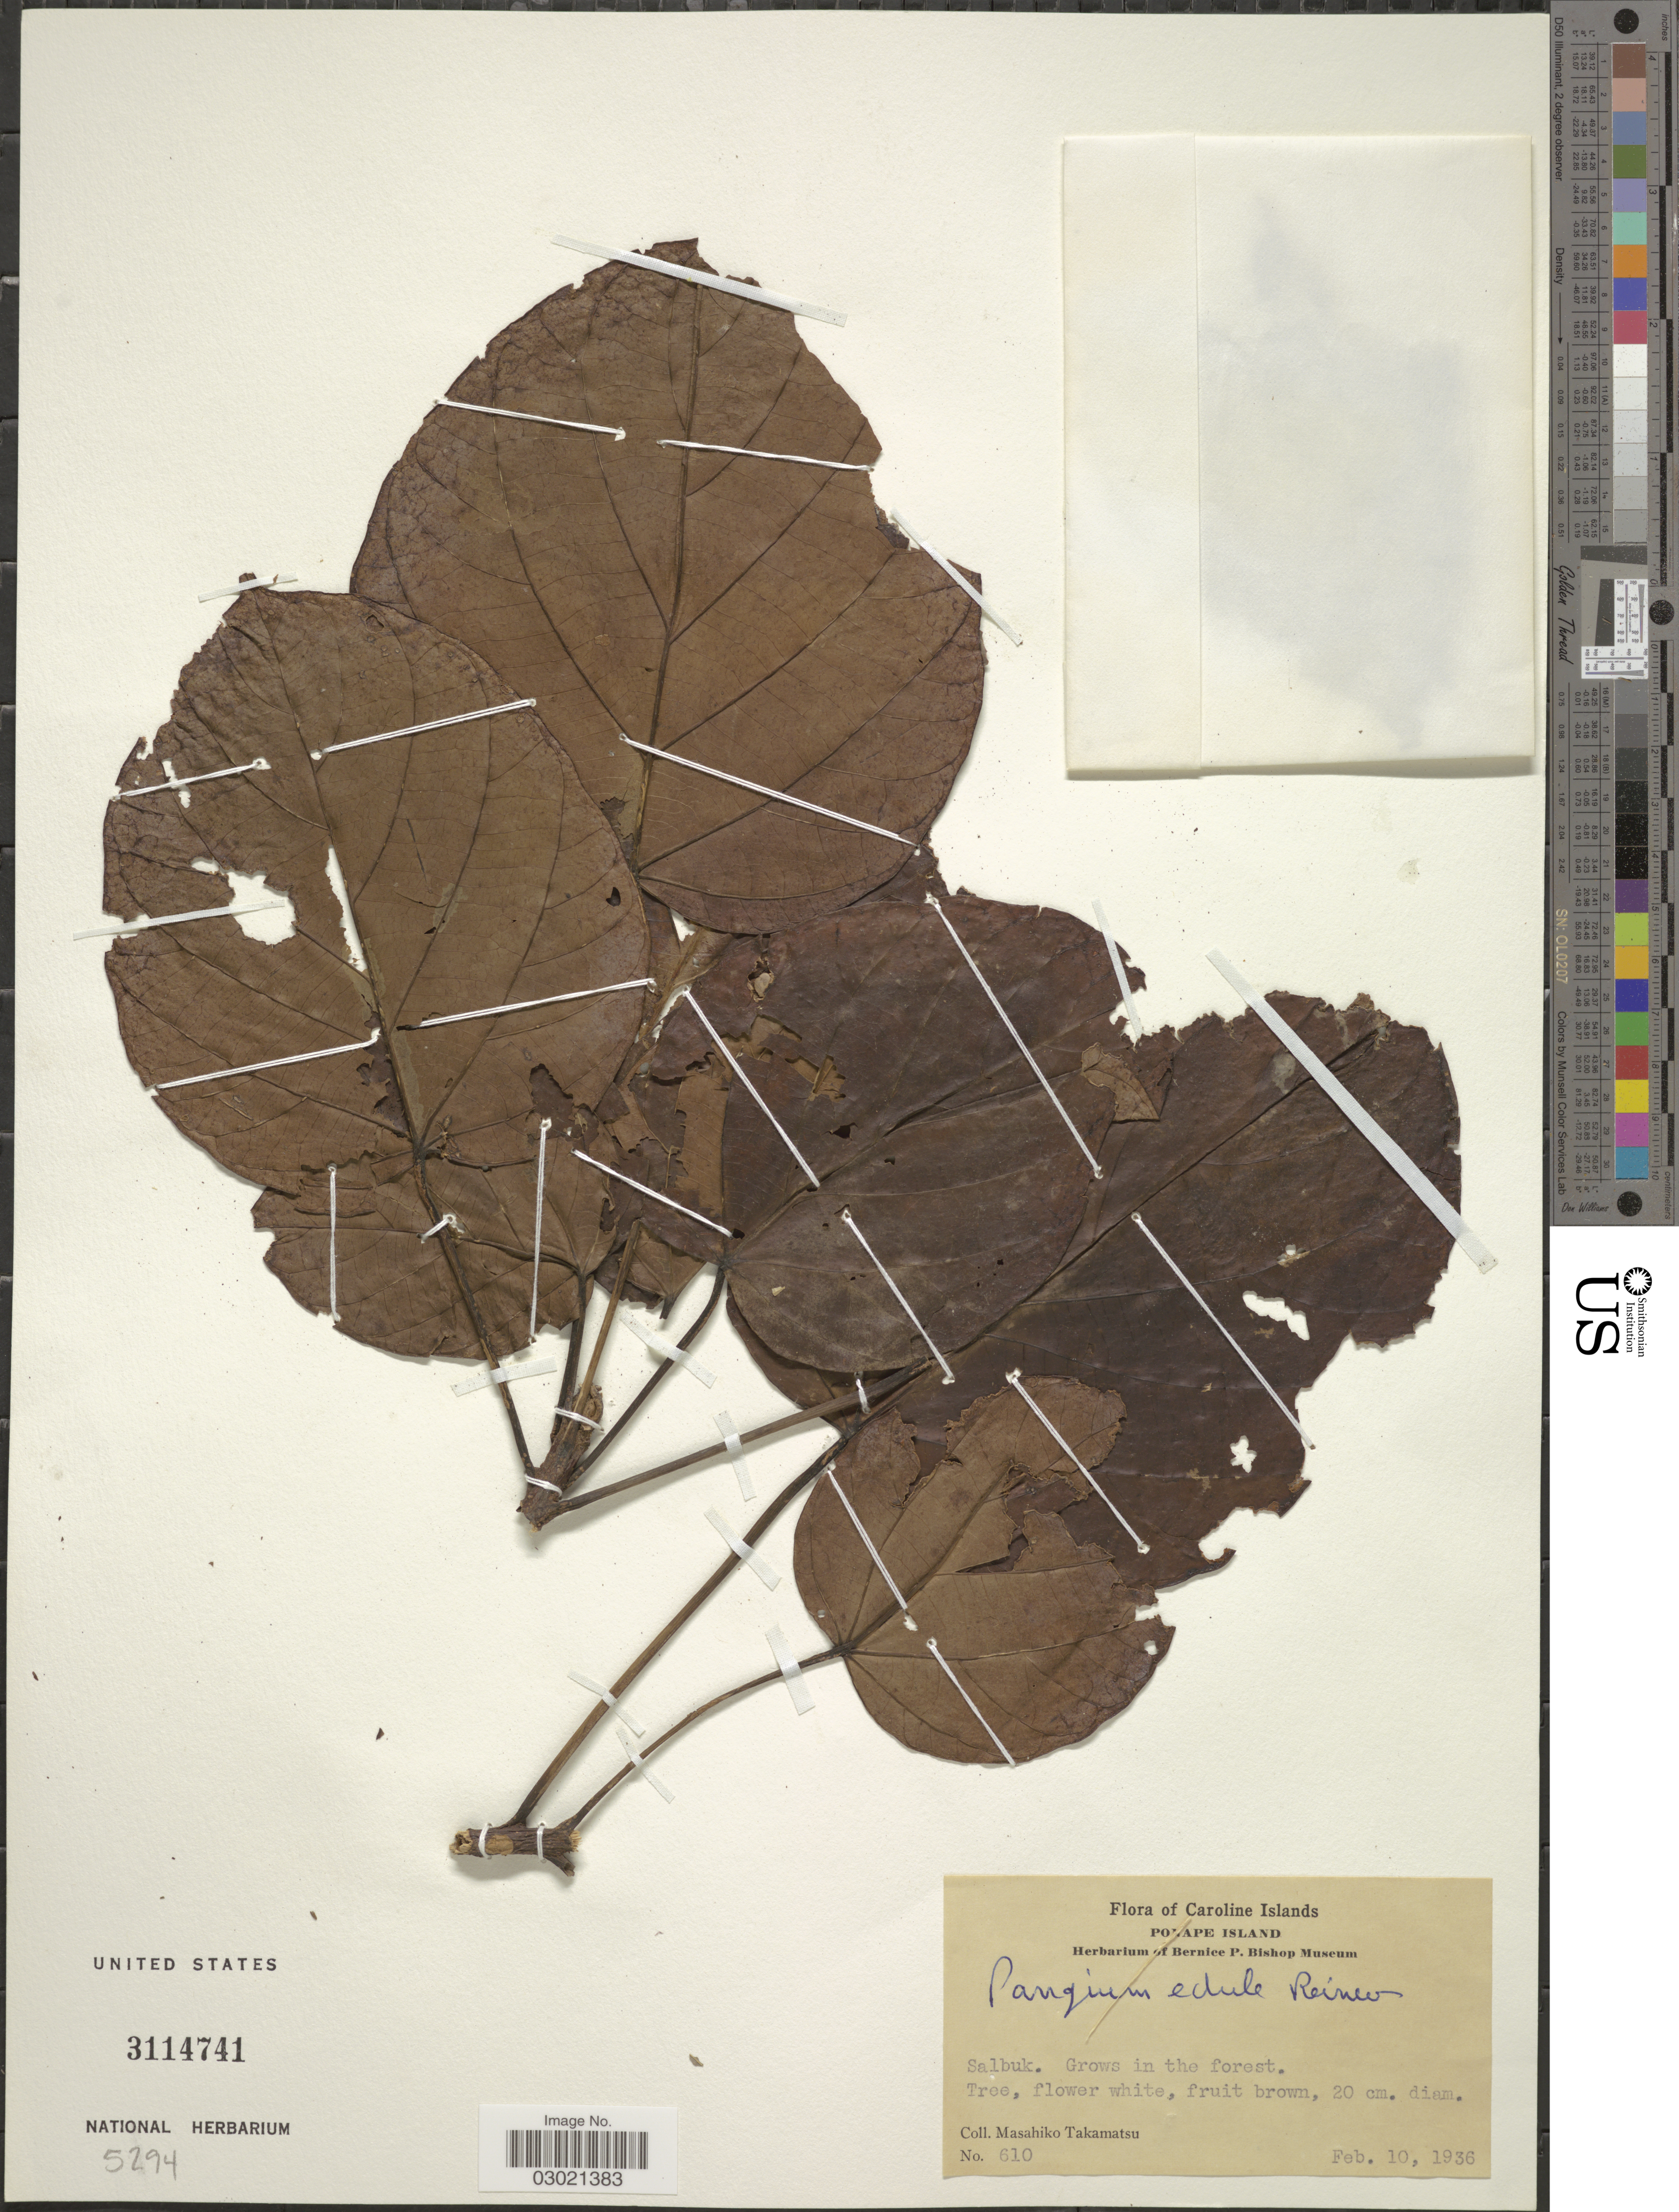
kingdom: Plantae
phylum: Tracheophyta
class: Magnoliopsida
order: Malpighiales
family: Achariaceae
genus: Pangium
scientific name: Pangium edule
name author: Reinw.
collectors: M. Takamatsu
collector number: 610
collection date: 1936-02-10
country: Micronesia, Federated States of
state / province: Pohnpei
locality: Caroline Islands. Ponape Island. Salbuk.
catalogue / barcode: US 3114741